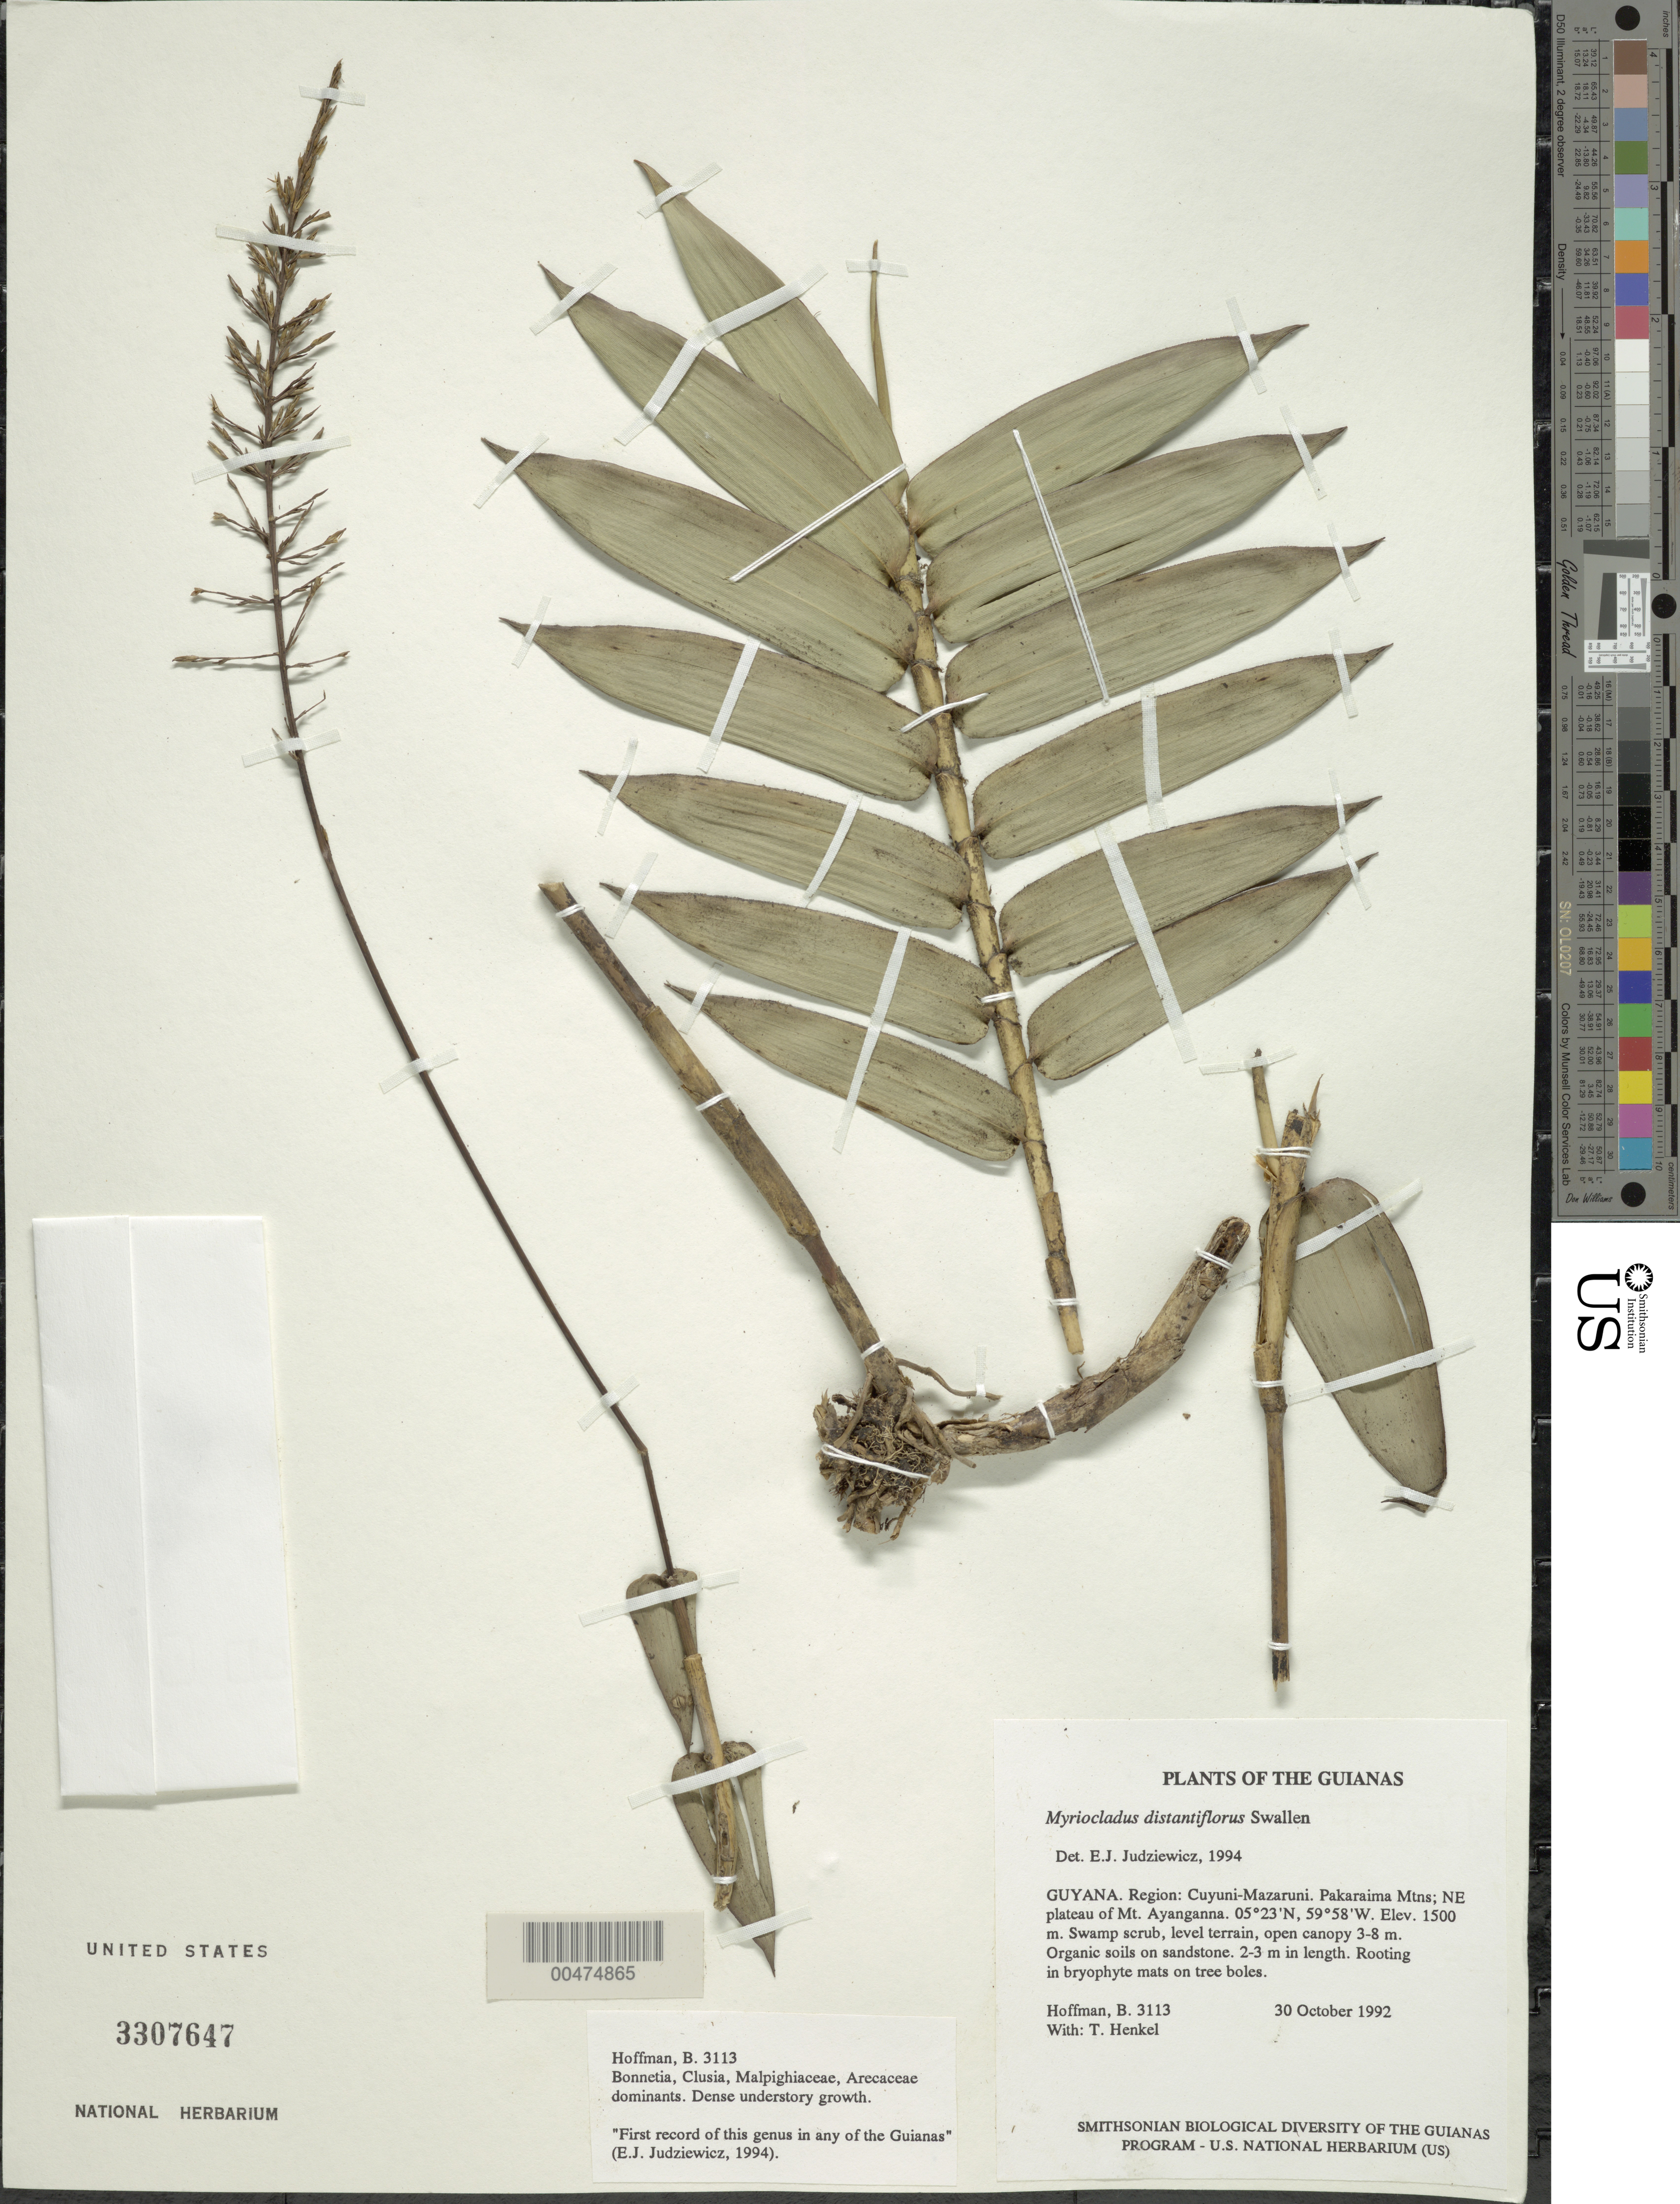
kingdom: Plantae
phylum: Tracheophyta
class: Liliopsida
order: Poales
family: Poaceae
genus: Myriocladus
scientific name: Myriocladus distantiflorus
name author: Swallen in Maguire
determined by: Judziewicz, E. J.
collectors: B. Hoffman & T. Henkel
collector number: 3113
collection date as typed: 30 October 1992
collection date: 1992-10-30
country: Guyana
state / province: Cuyuni-Mazaruni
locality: Pakaraima Mountains; NE plateau of Mt. Ayanganna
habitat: Swamp scrub, level terrain, open canopy 3-8 m. Organic soils on sandstone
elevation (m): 1500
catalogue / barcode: US 3307647